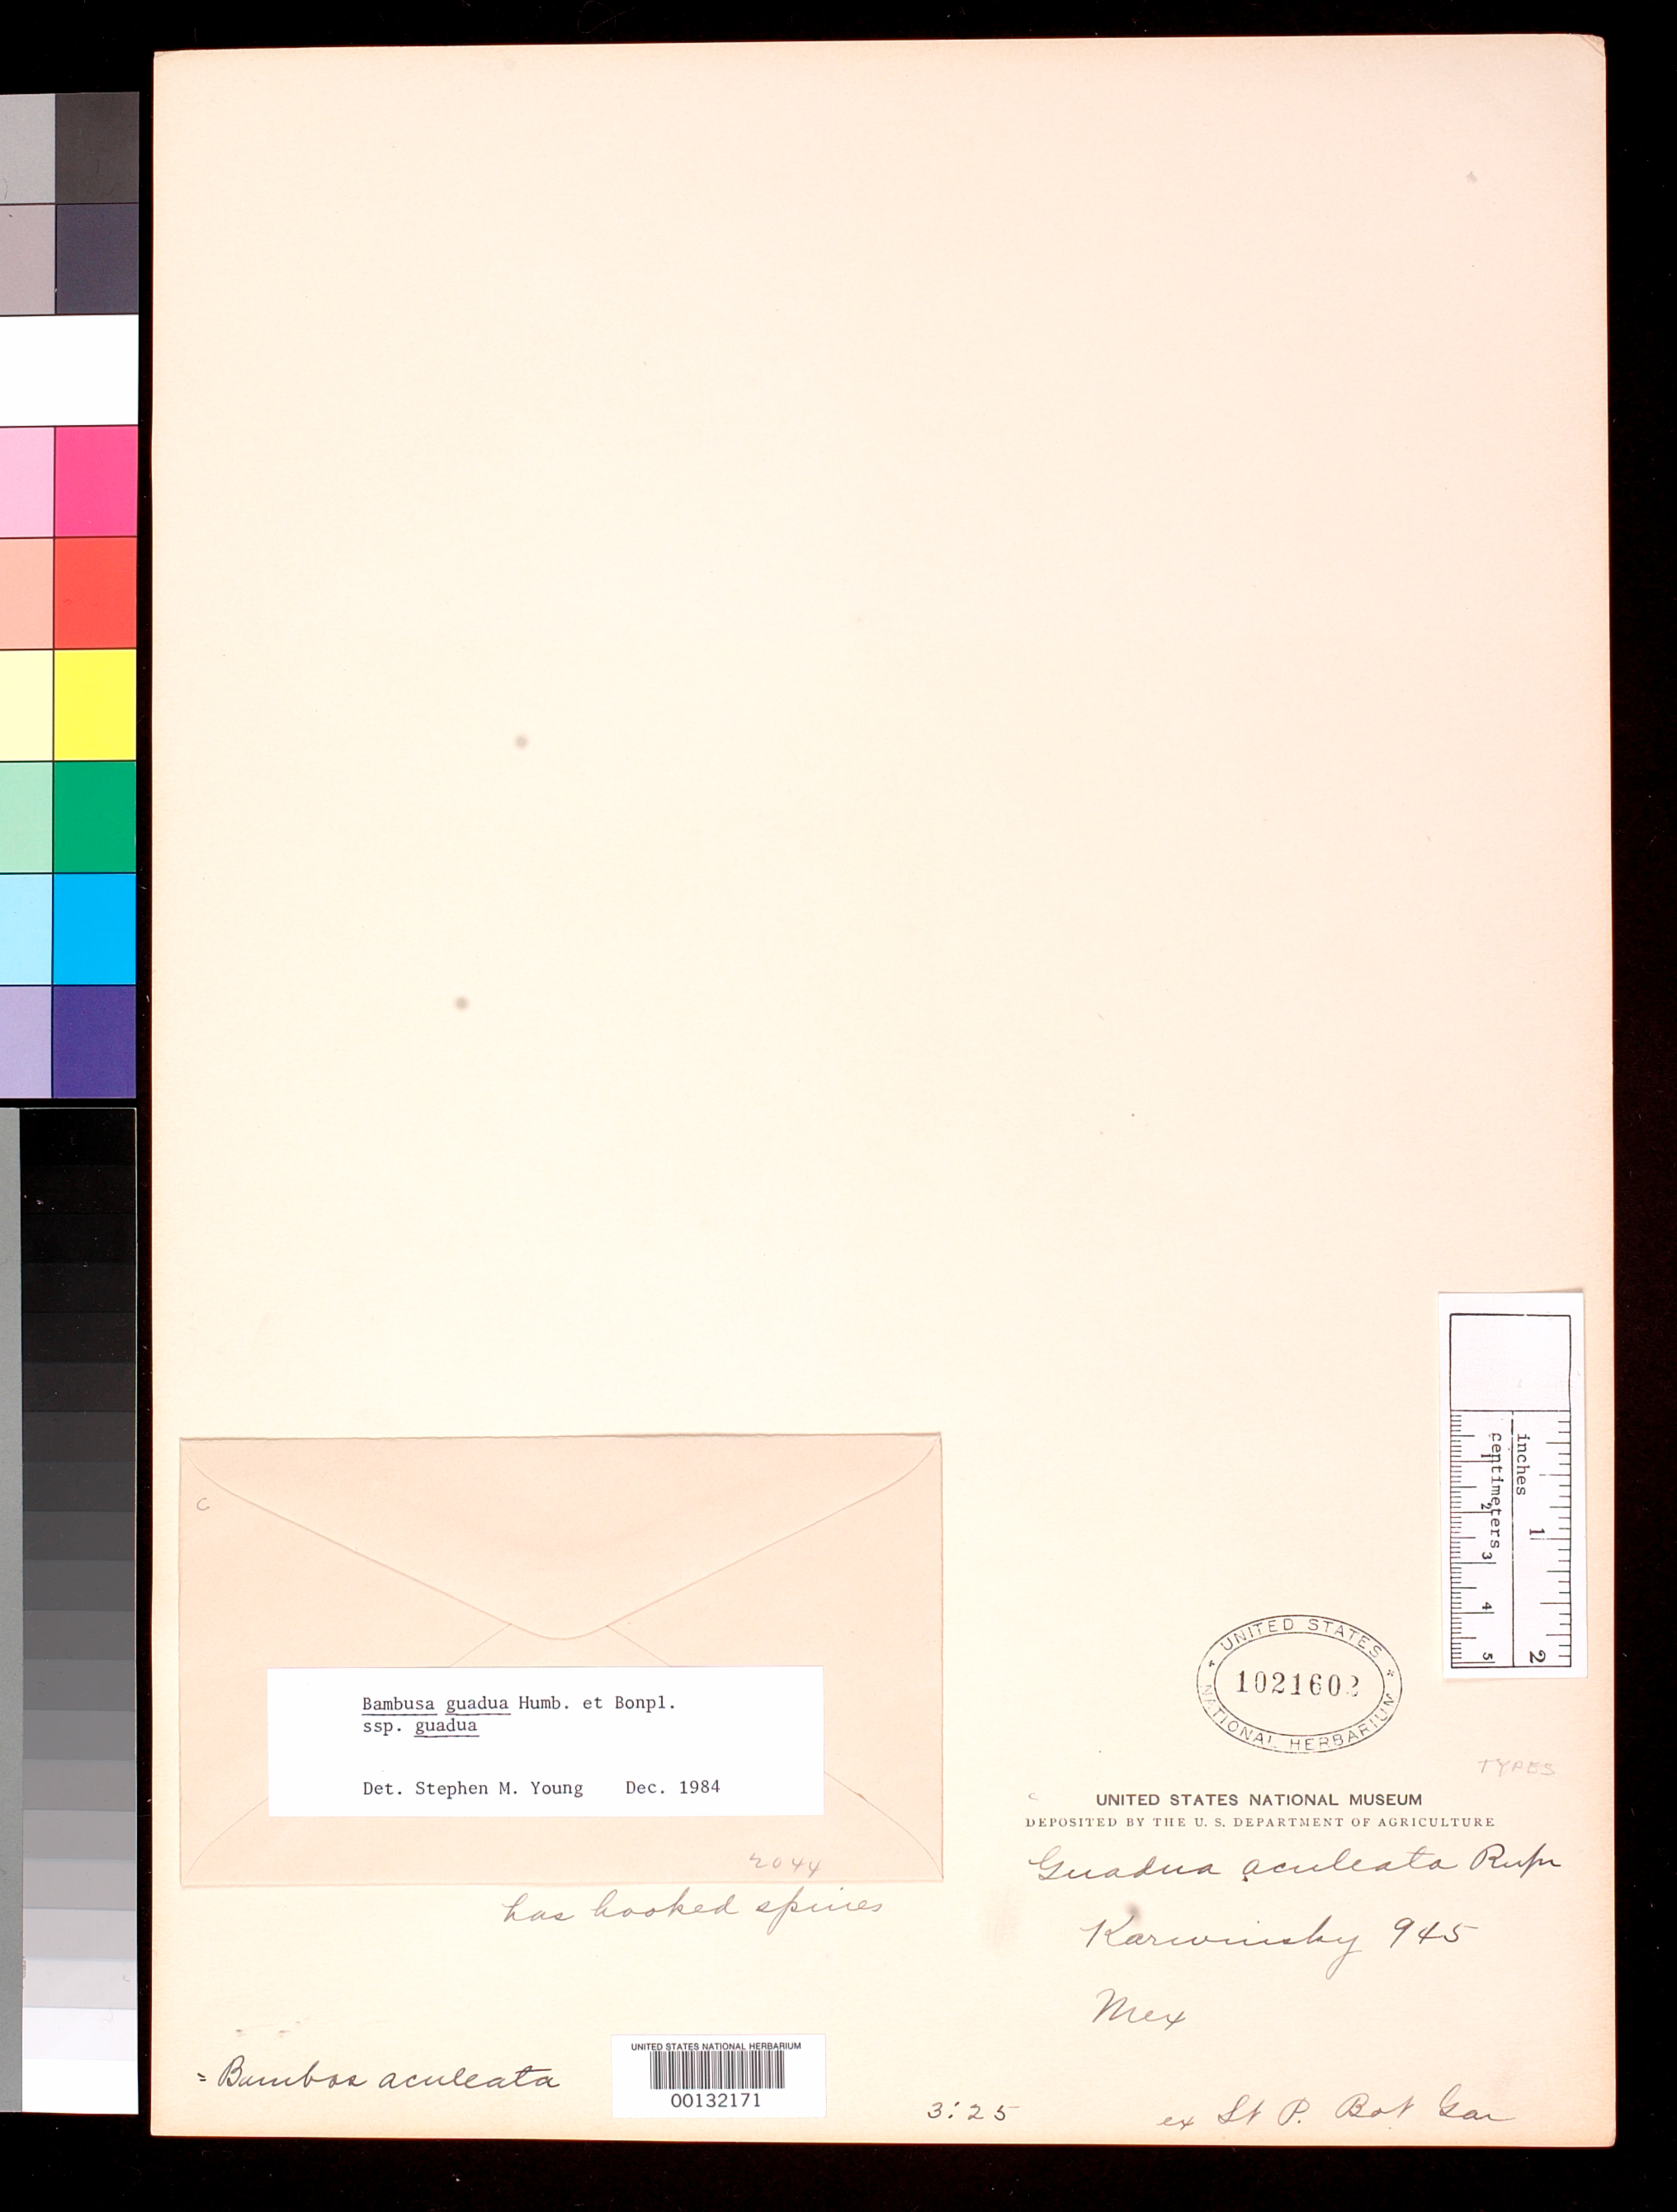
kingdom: Plantae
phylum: Tracheophyta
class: Liliopsida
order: Poales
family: Poaceae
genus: Guadua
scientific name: Guadua aculeata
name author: Rupr. ex E. Fourn.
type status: Syntype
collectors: W. F. Karwinski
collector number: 945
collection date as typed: Mar 1841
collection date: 1841-03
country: Mexico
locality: E of Monserrat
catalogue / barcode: US 1021602